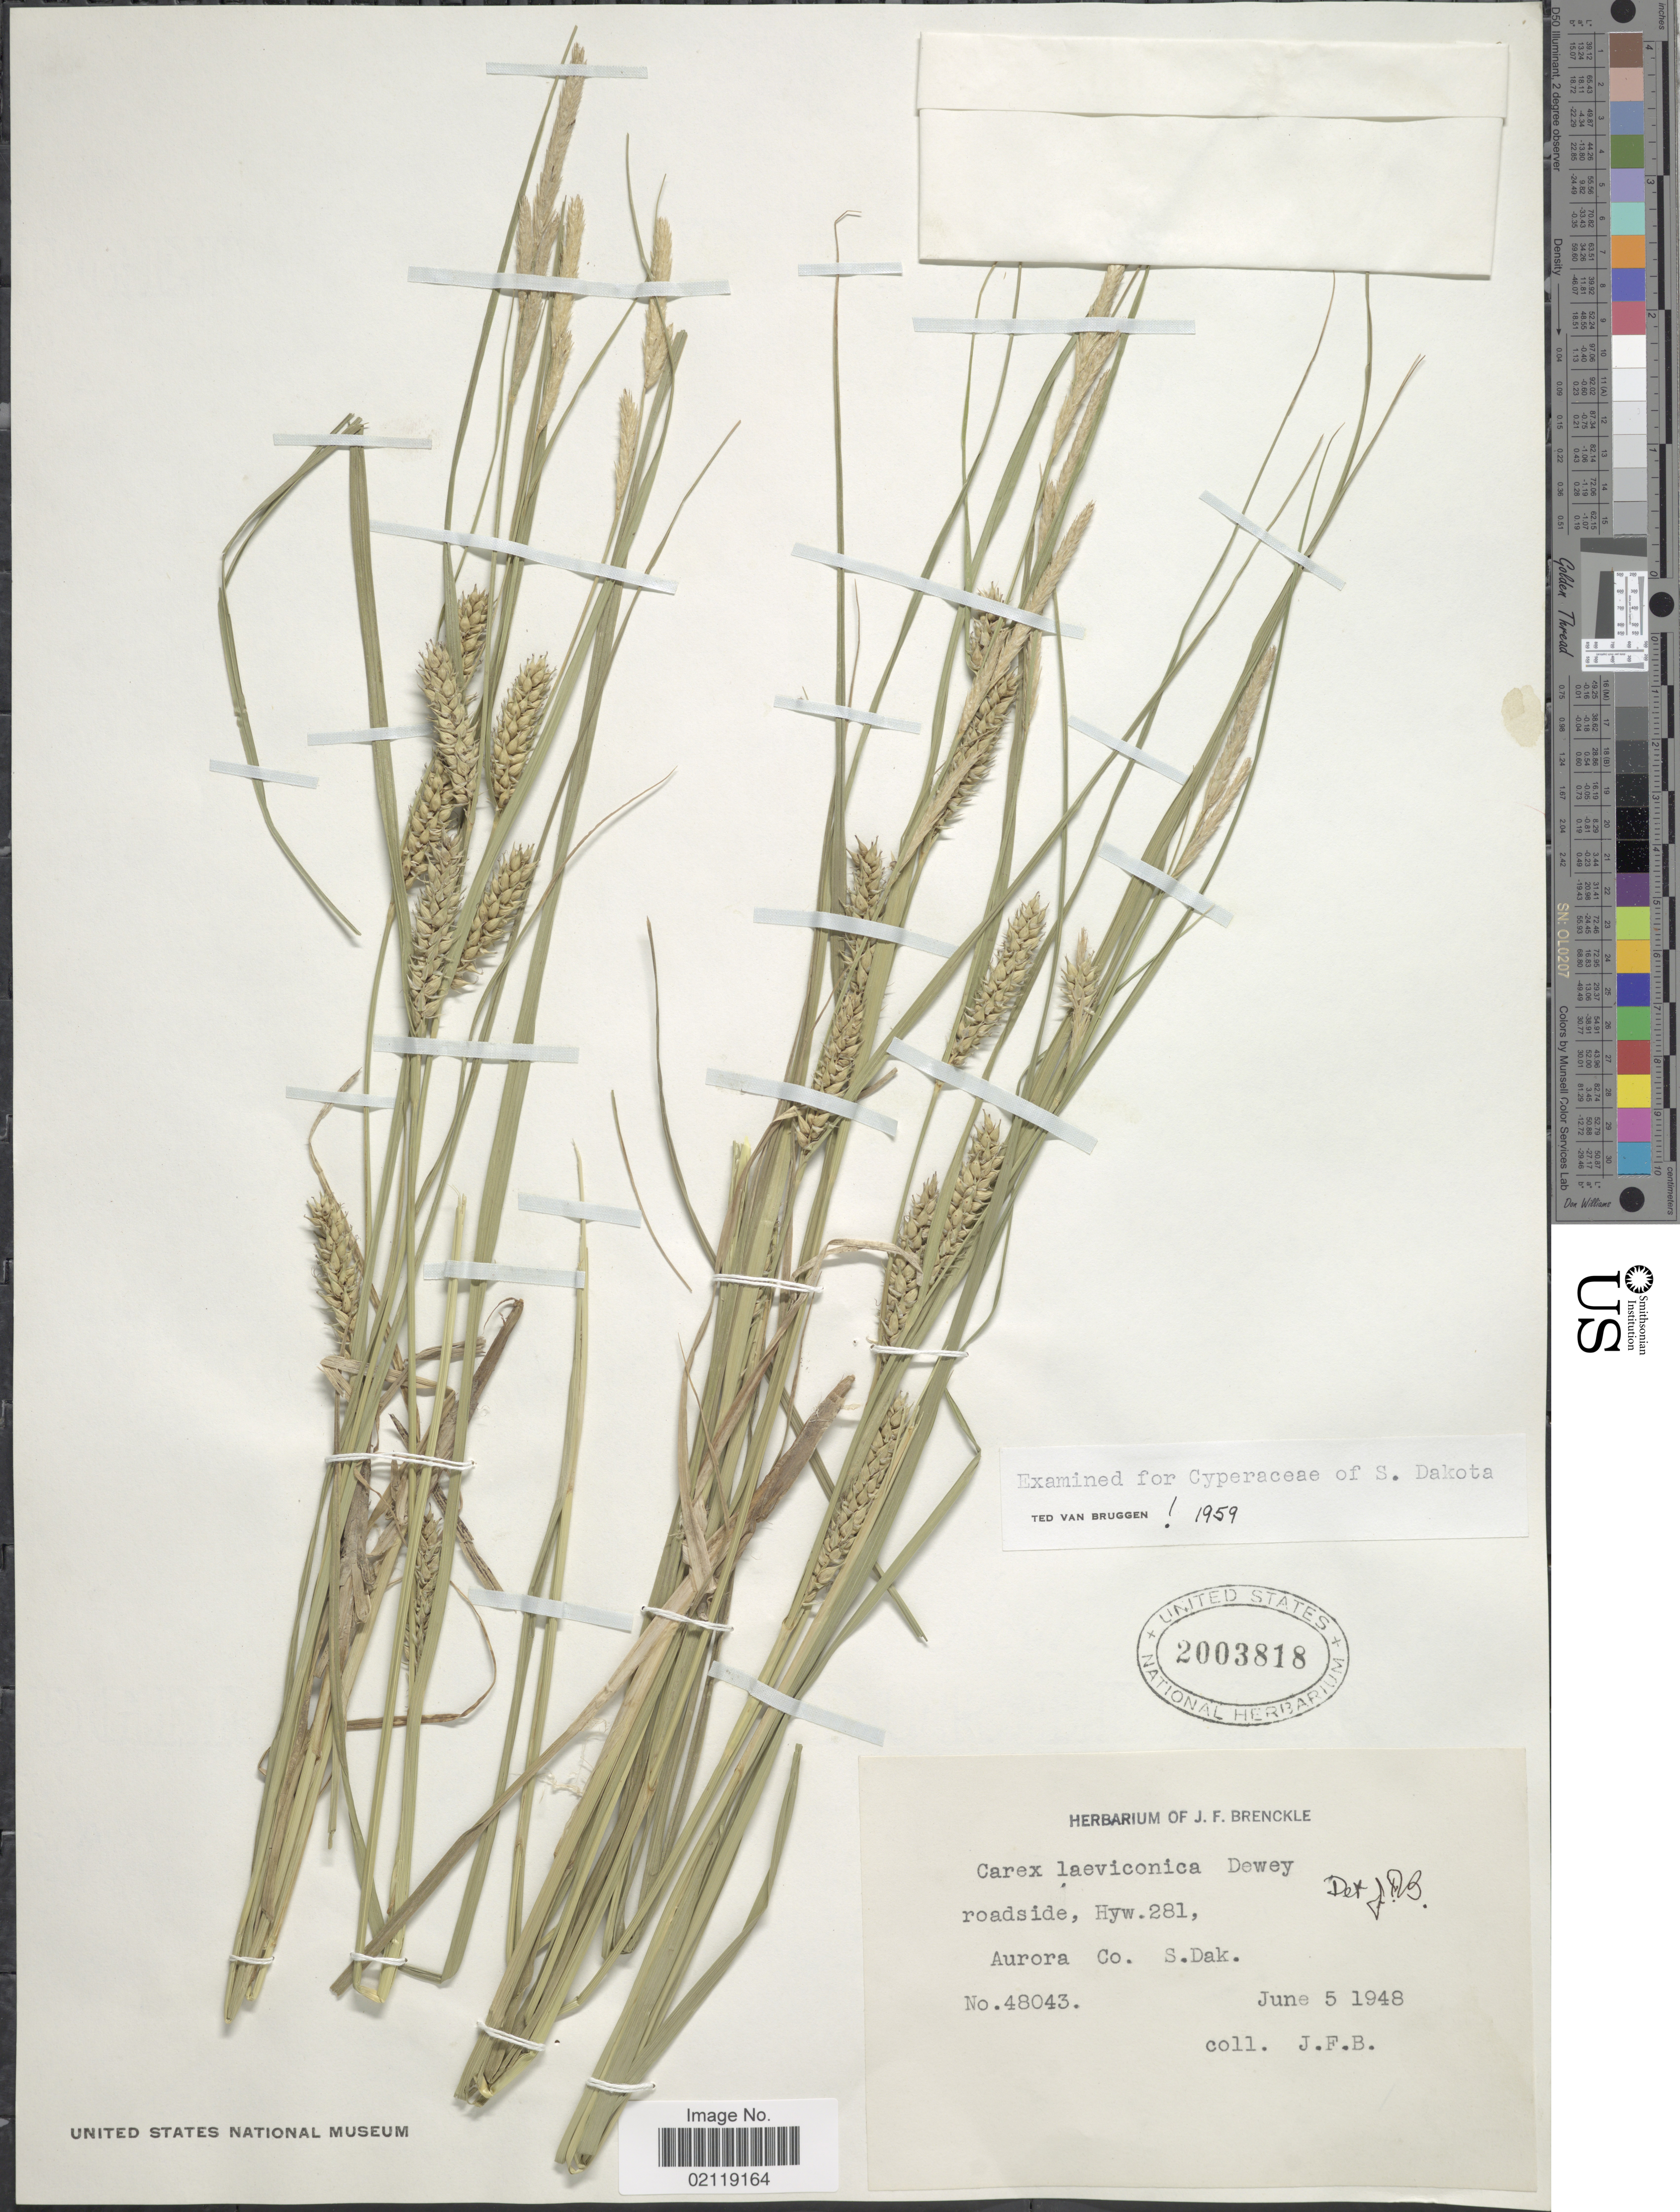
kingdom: Plantae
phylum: Tracheophyta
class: Liliopsida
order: Poales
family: Cyperaceae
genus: Carex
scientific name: Carex laeviconica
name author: Dewey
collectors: J. Brenckle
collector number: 48043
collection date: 1948-06-05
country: United States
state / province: South Dakota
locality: Roadside, Hwy.281, Aurora Co. S.Dak.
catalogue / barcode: US 2003818